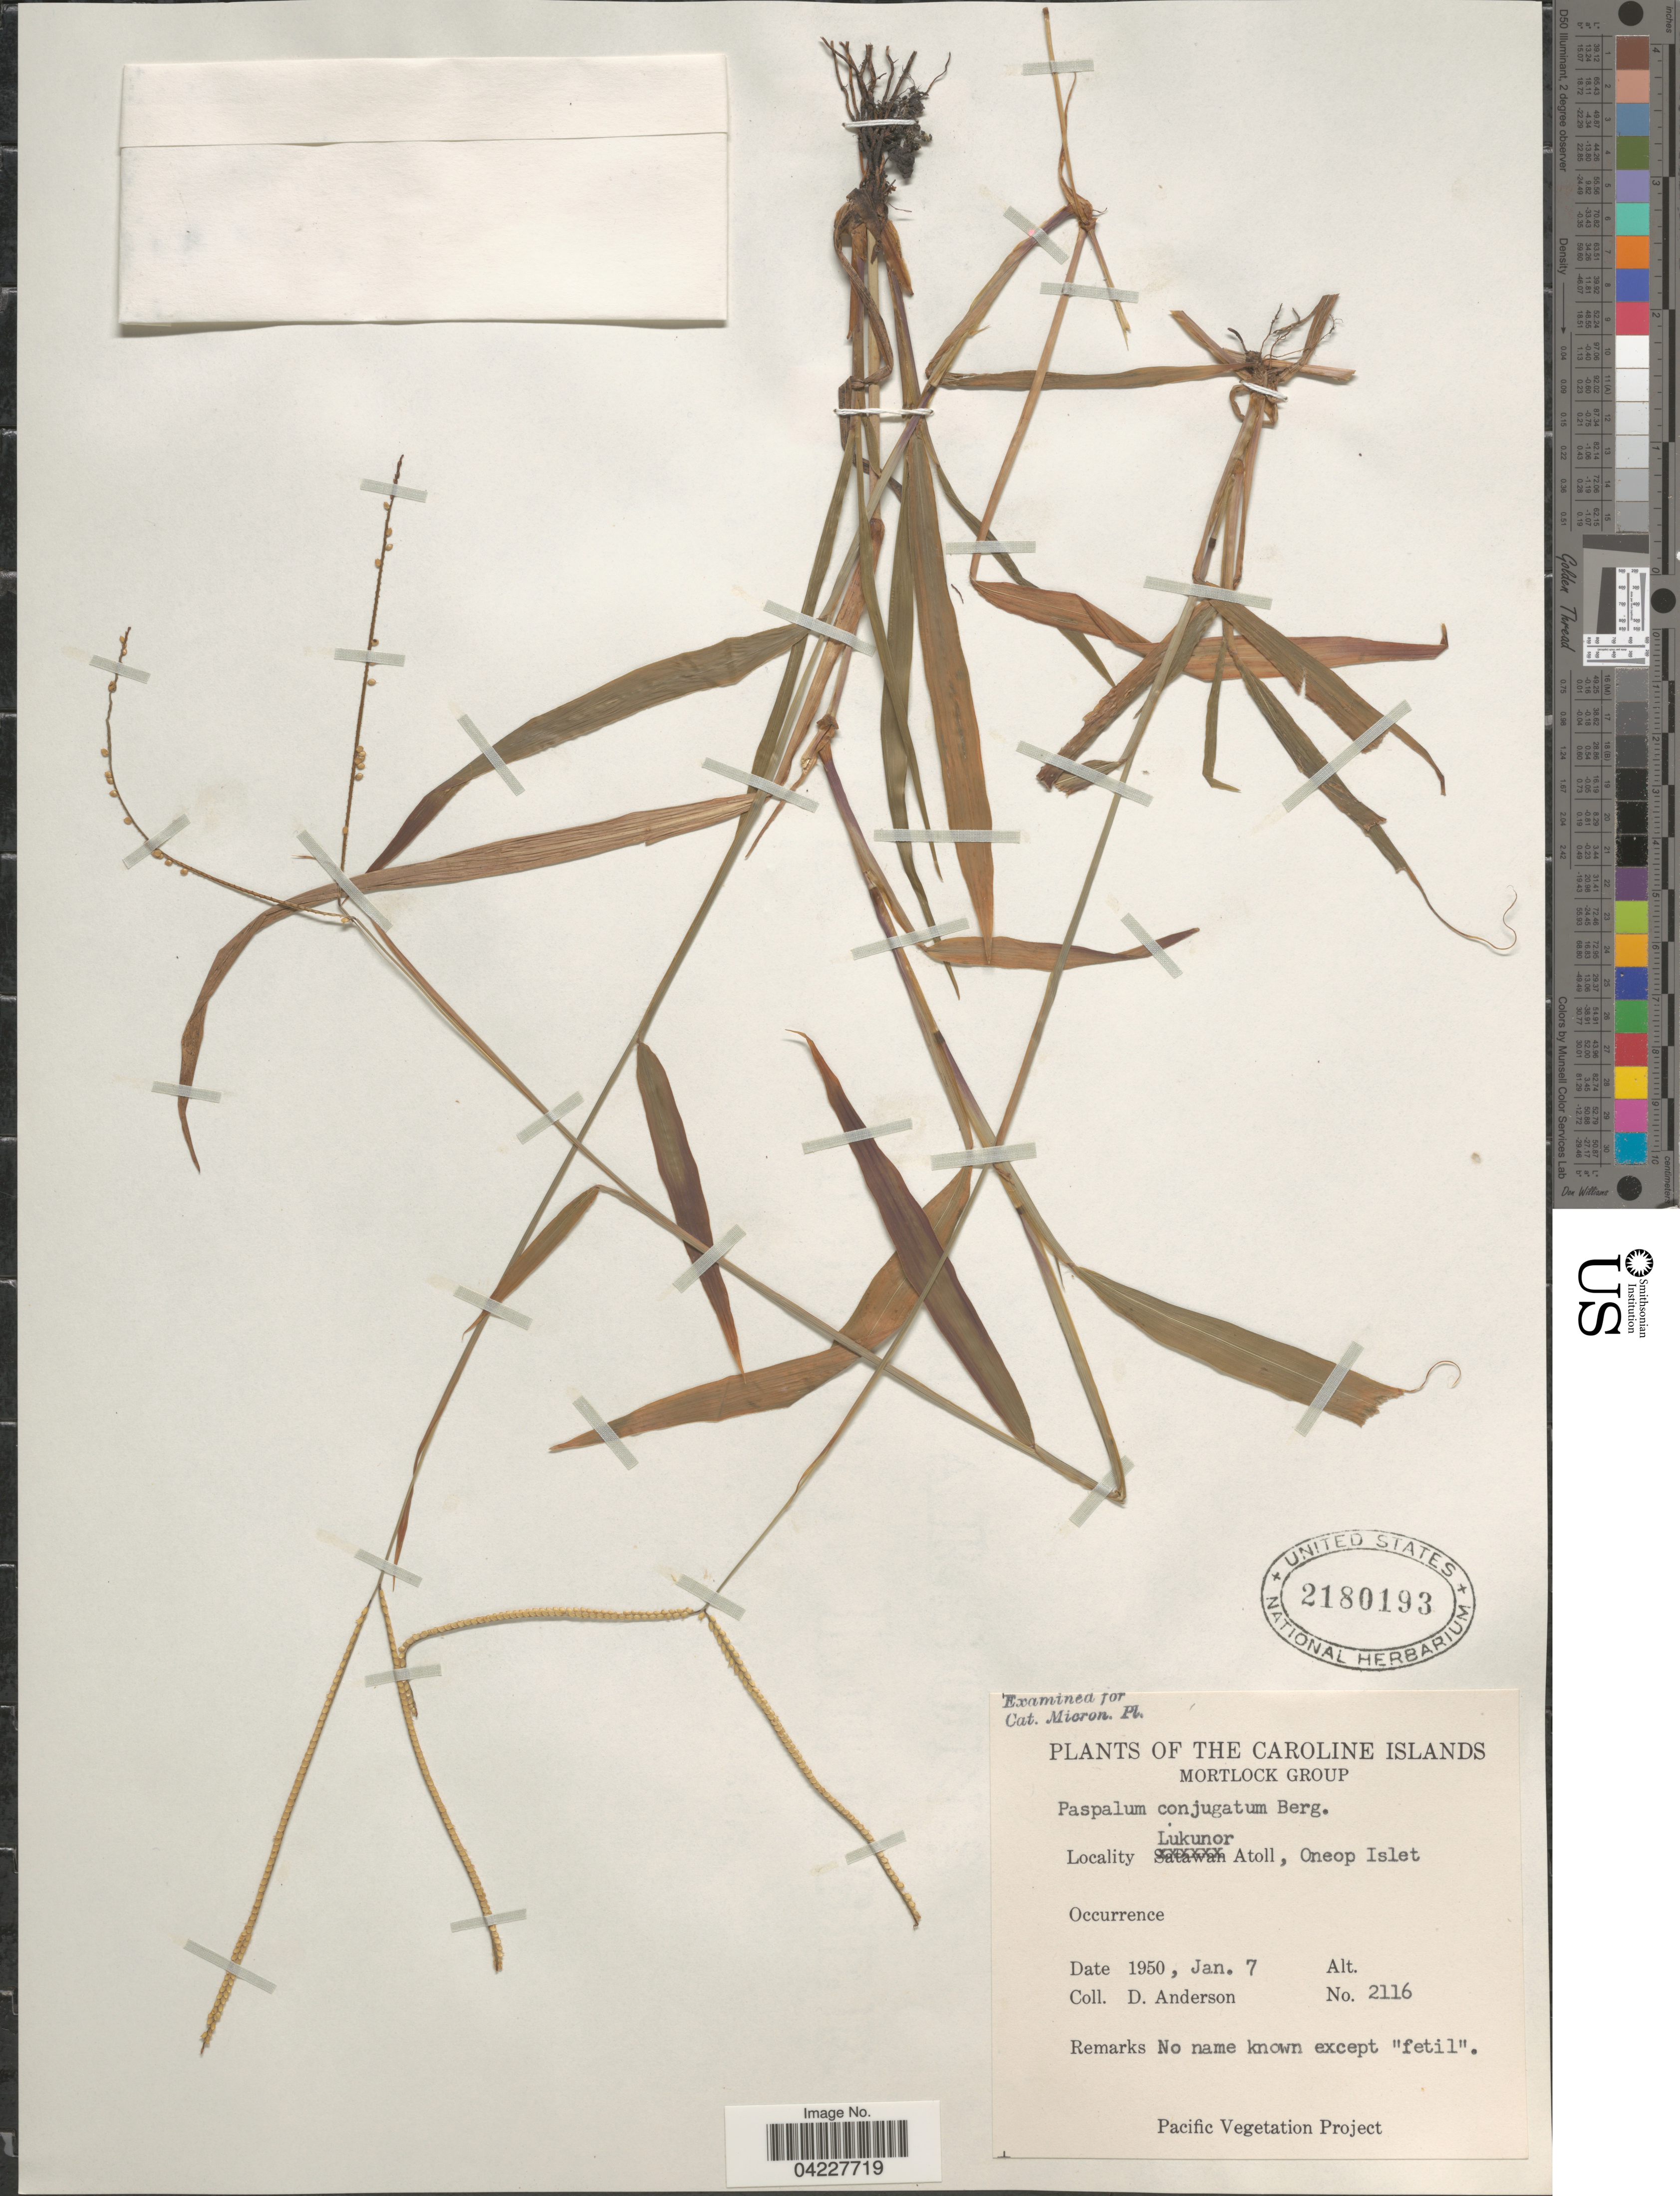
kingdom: Plantae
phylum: Tracheophyta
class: Liliopsida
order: Poales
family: Poaceae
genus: Paspalum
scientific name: Paspalum conjugatum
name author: P.J. Bergius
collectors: D. Anderson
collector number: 2116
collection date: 1950-01-07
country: Micronesia, Federated States of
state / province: Truk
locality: The Caroline Islands. Mortlock Group. Lukunor Atoll, Oneop Islet.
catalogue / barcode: US 2180193